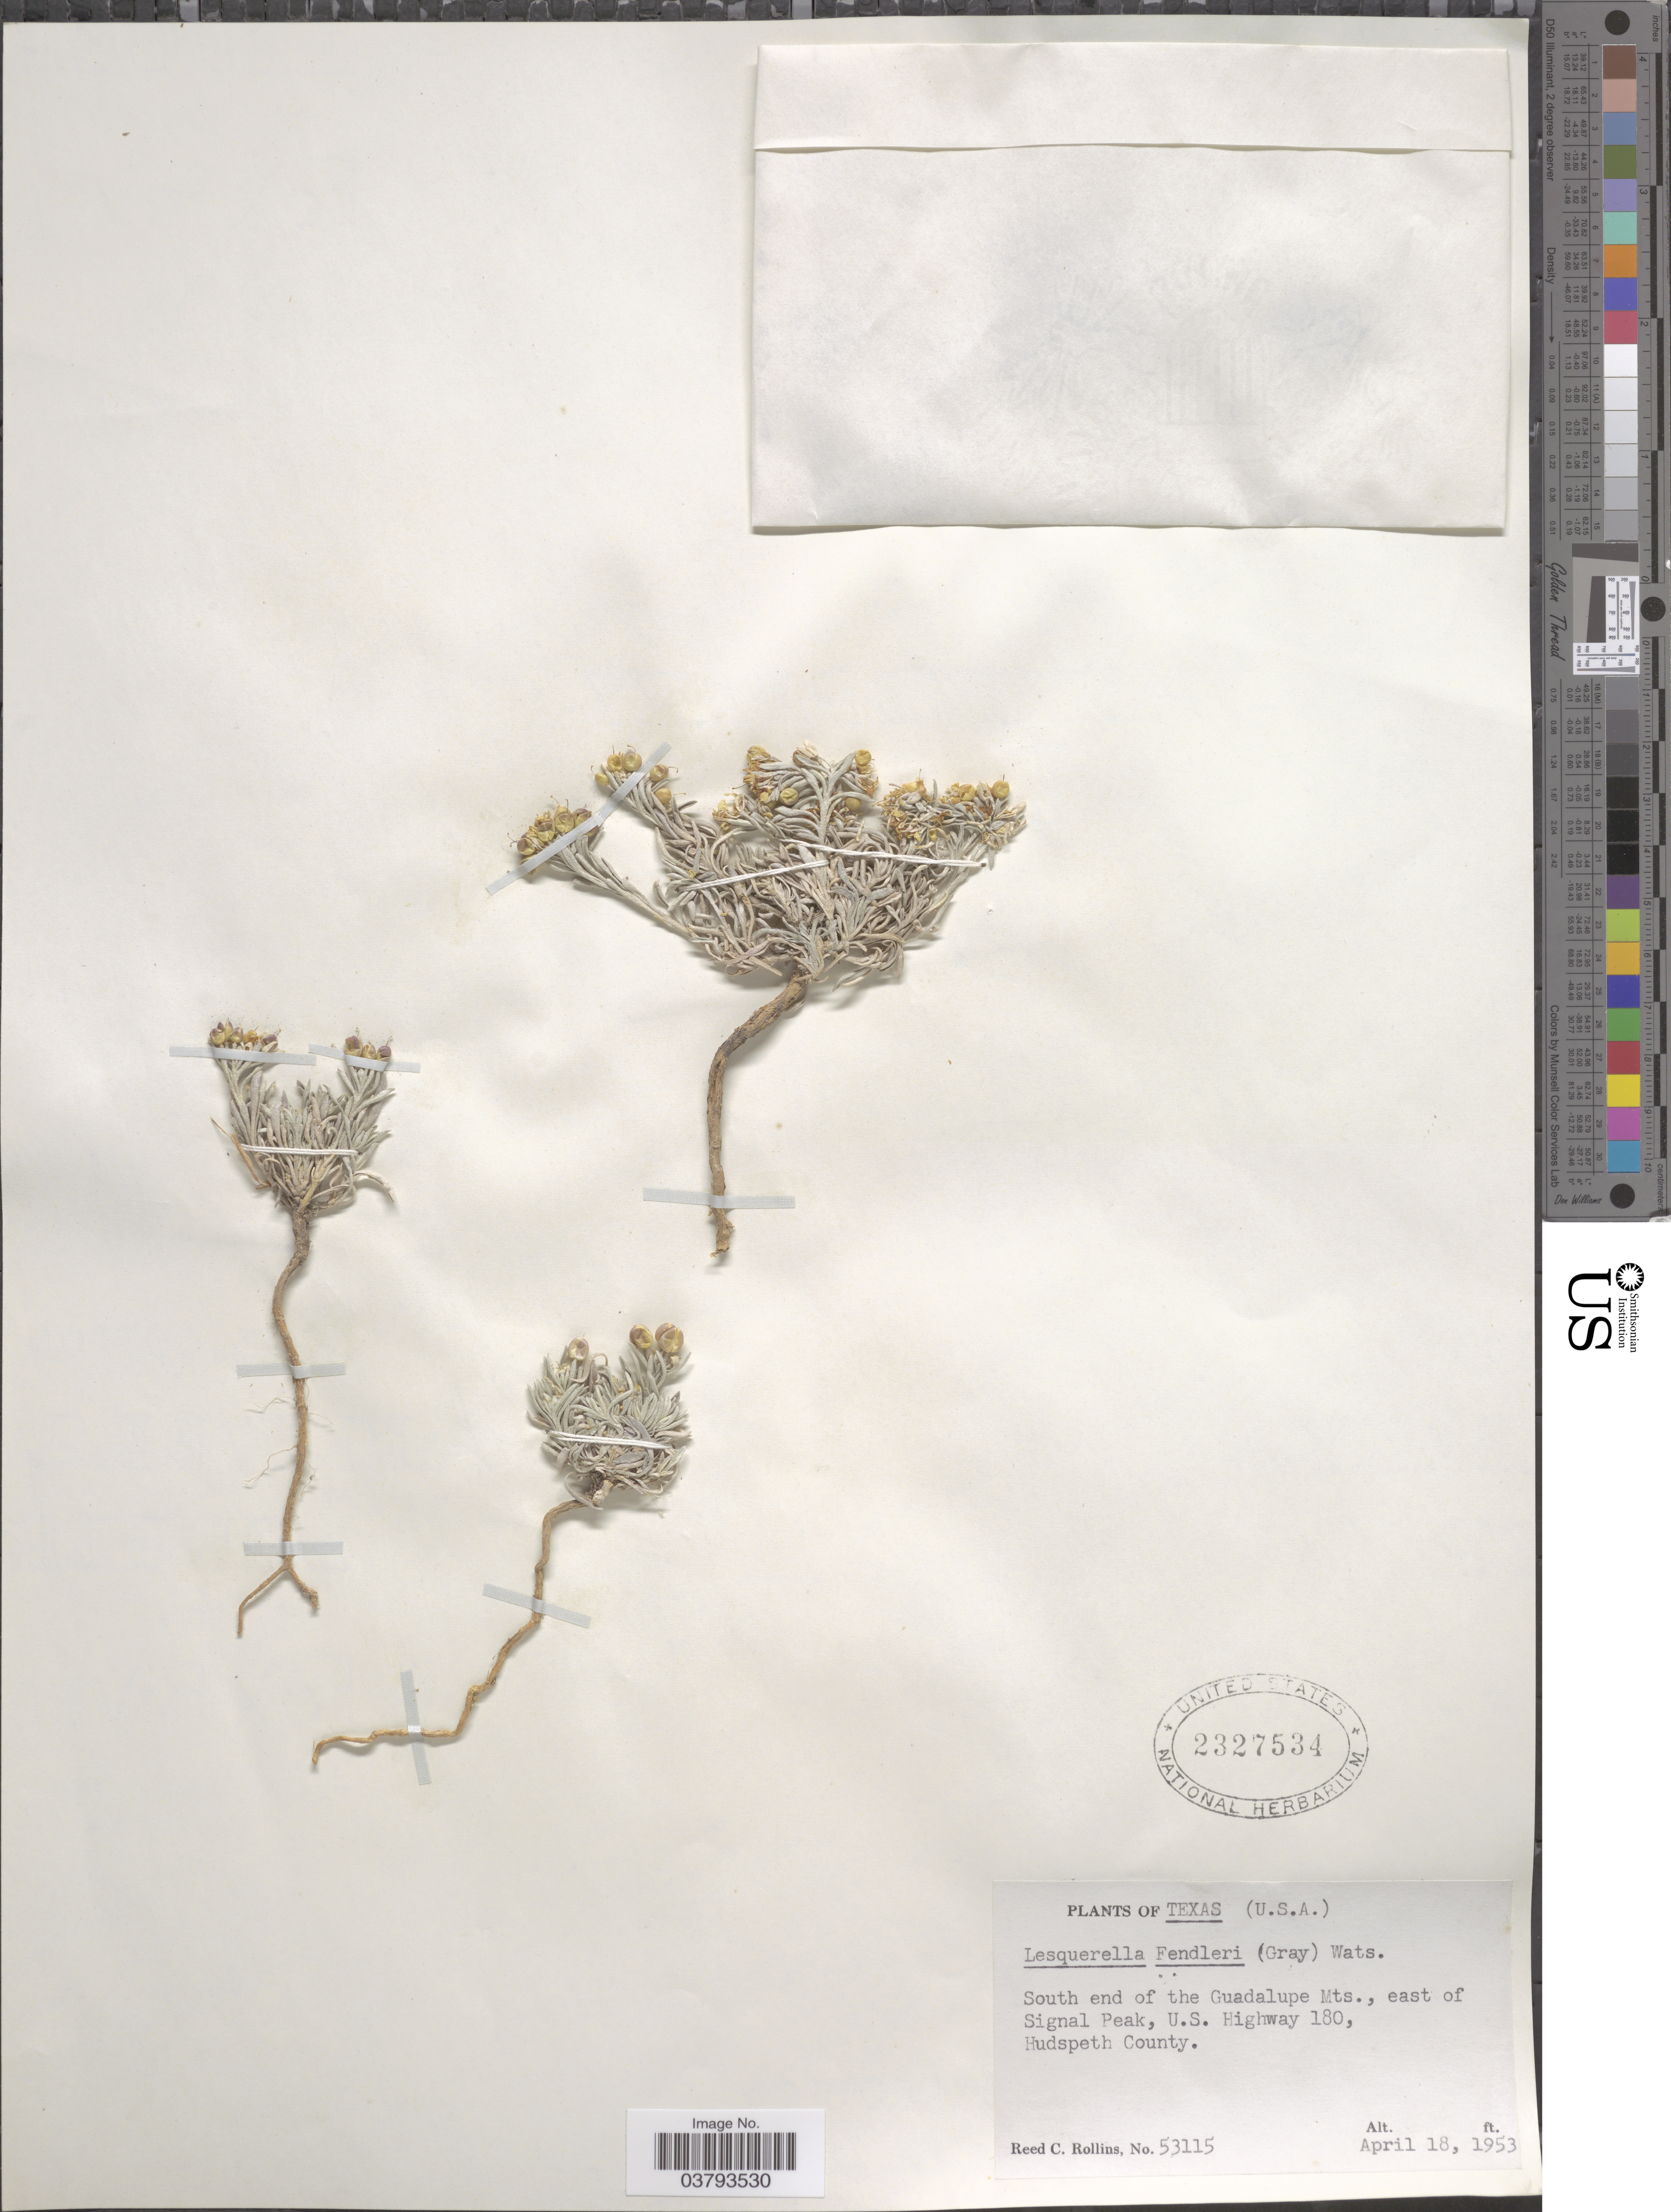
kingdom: Plantae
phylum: Tracheophyta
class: Magnoliopsida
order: Brassicales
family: Brassicaceae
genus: Lesquerella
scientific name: Lesquerella fendleri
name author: (A. Gray) S. Watson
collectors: R. C. Rollins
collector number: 53115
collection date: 1953-04-18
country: United States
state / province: Texas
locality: South ens of the Guadalupe Mts., east of Signal Peak, U.S. Highway 180, Hudspeth County.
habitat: south slope of mountains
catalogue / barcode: US 2327534